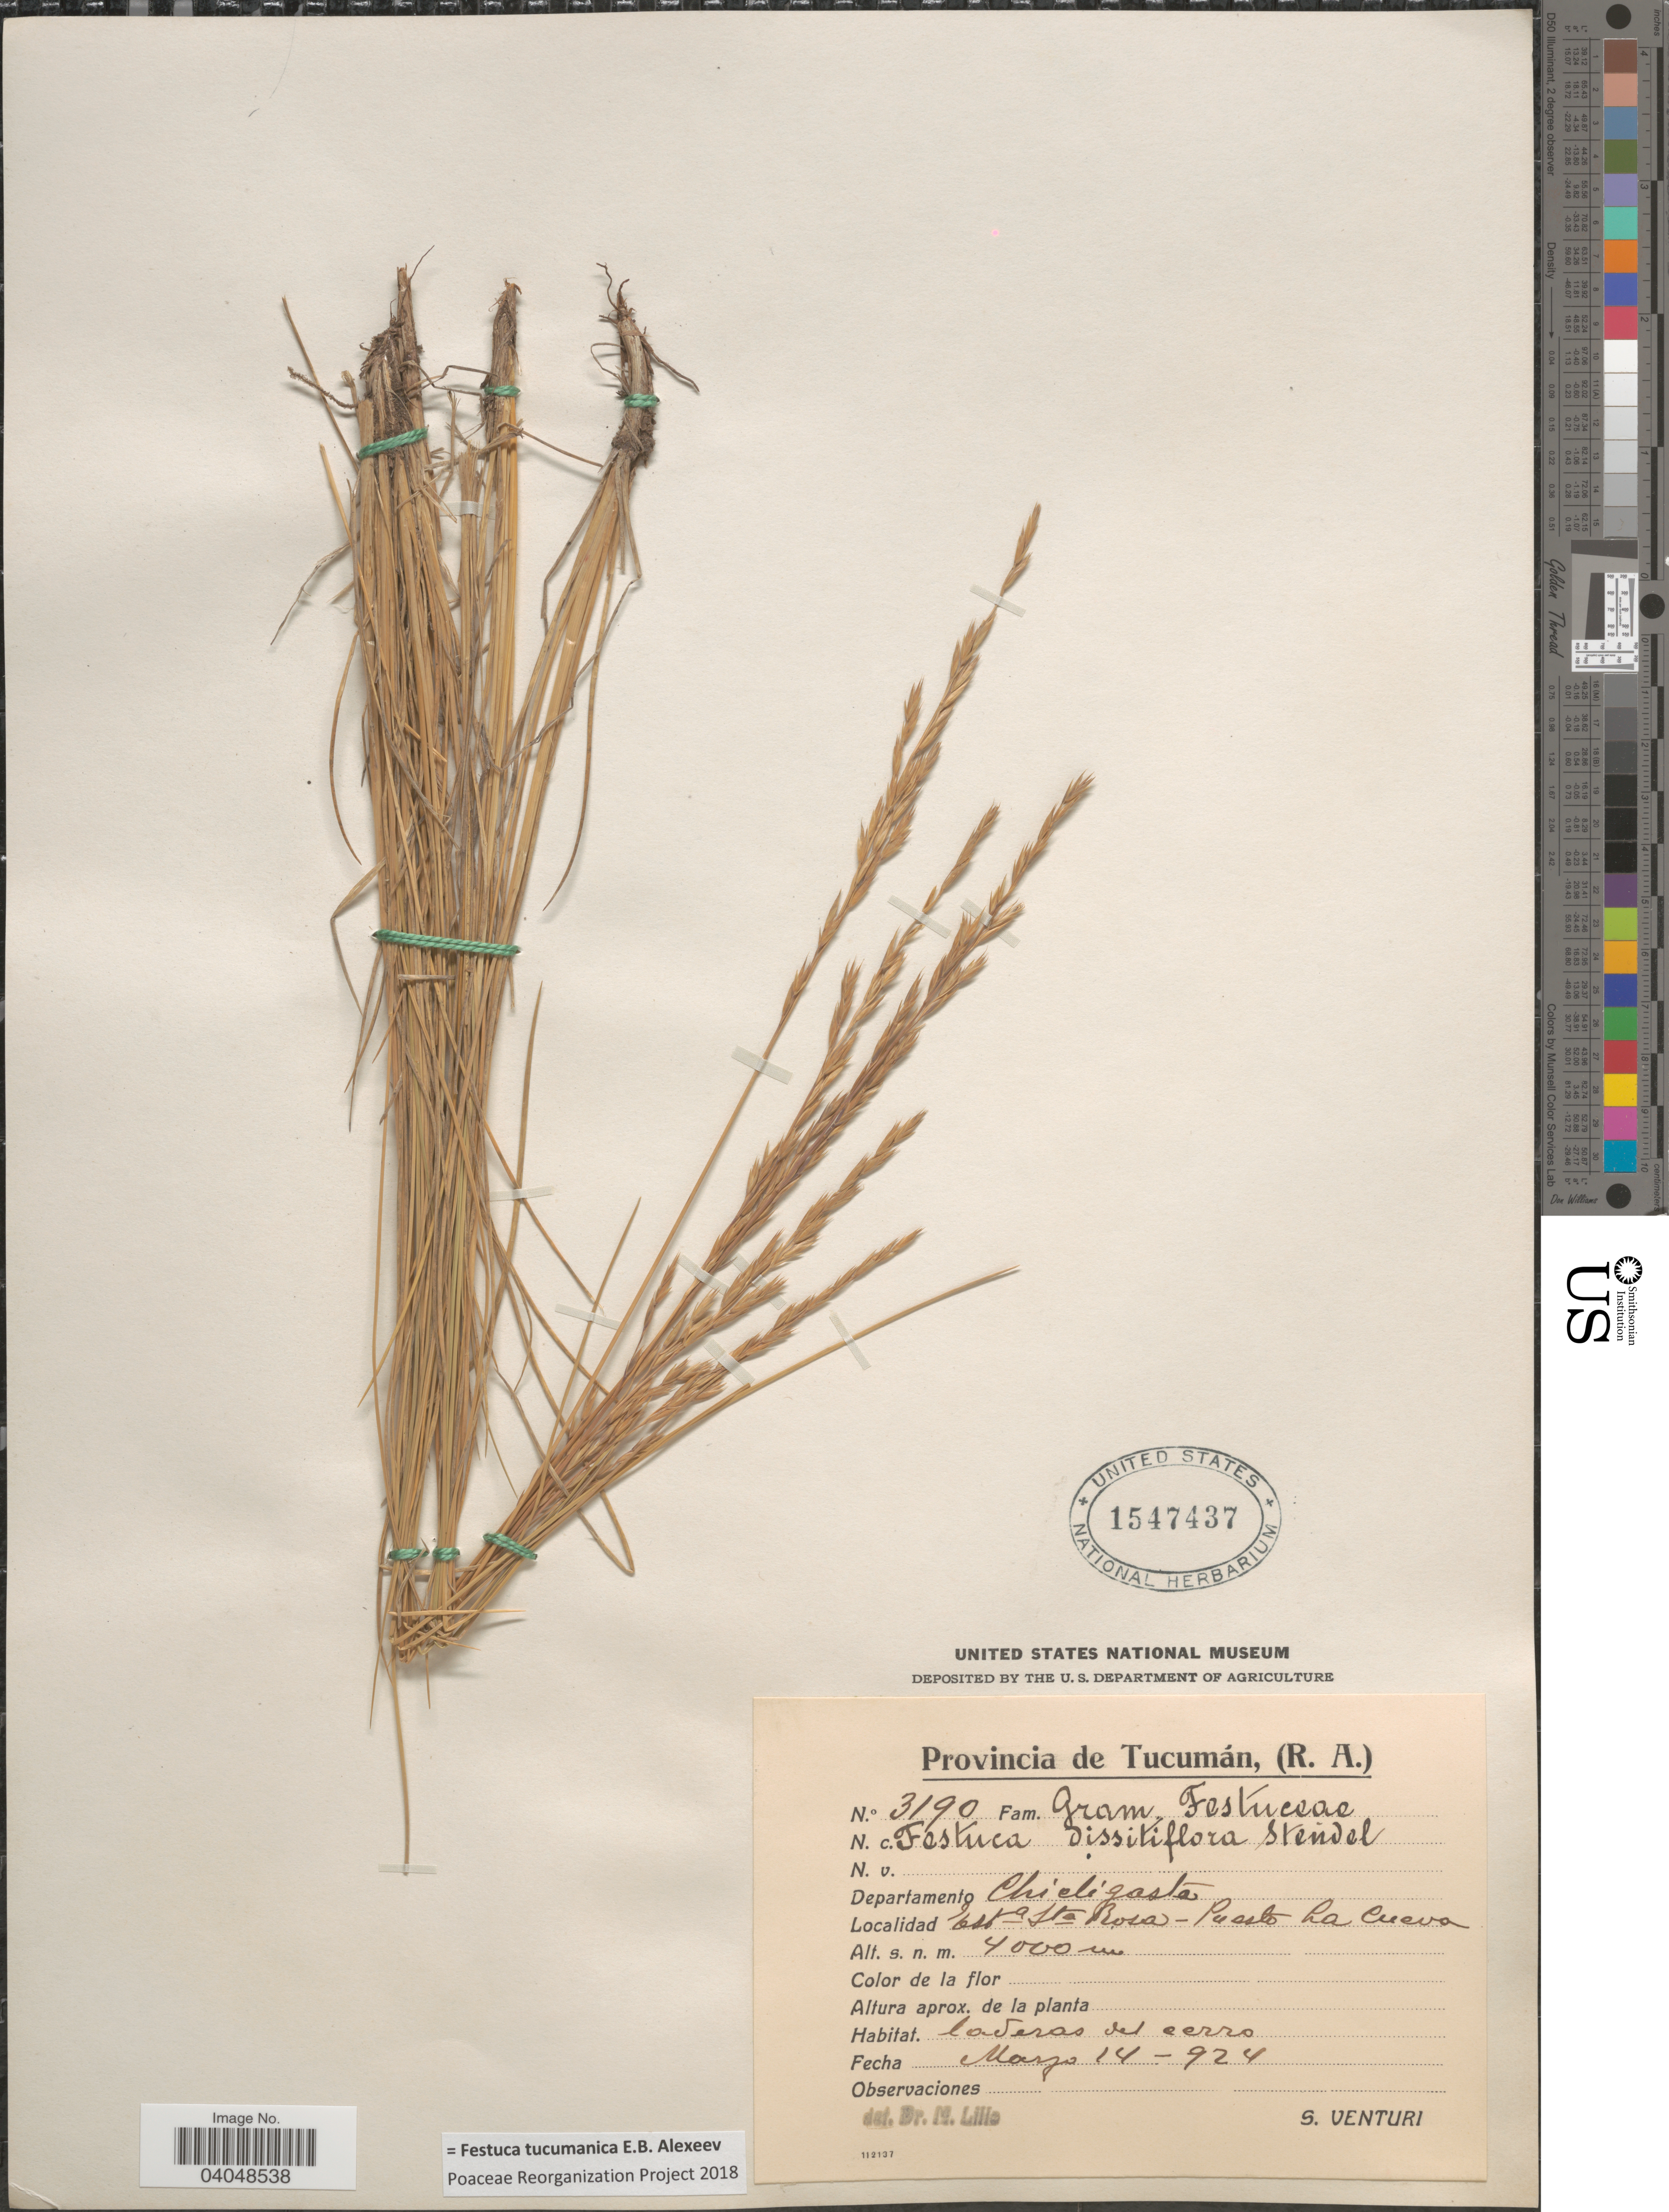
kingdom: Plantae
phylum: Tracheophyta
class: Liliopsida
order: Poales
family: Poaceae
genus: Festuca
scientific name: Festuca tucumanica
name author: E.B. Alexeev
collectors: S. Venturi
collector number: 3190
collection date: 1924-03-14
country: Argentina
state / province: Tucuman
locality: Departamento Chicligasta. Esta Sta Rosa-Puesto La Cueva.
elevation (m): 4000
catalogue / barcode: US 1547437